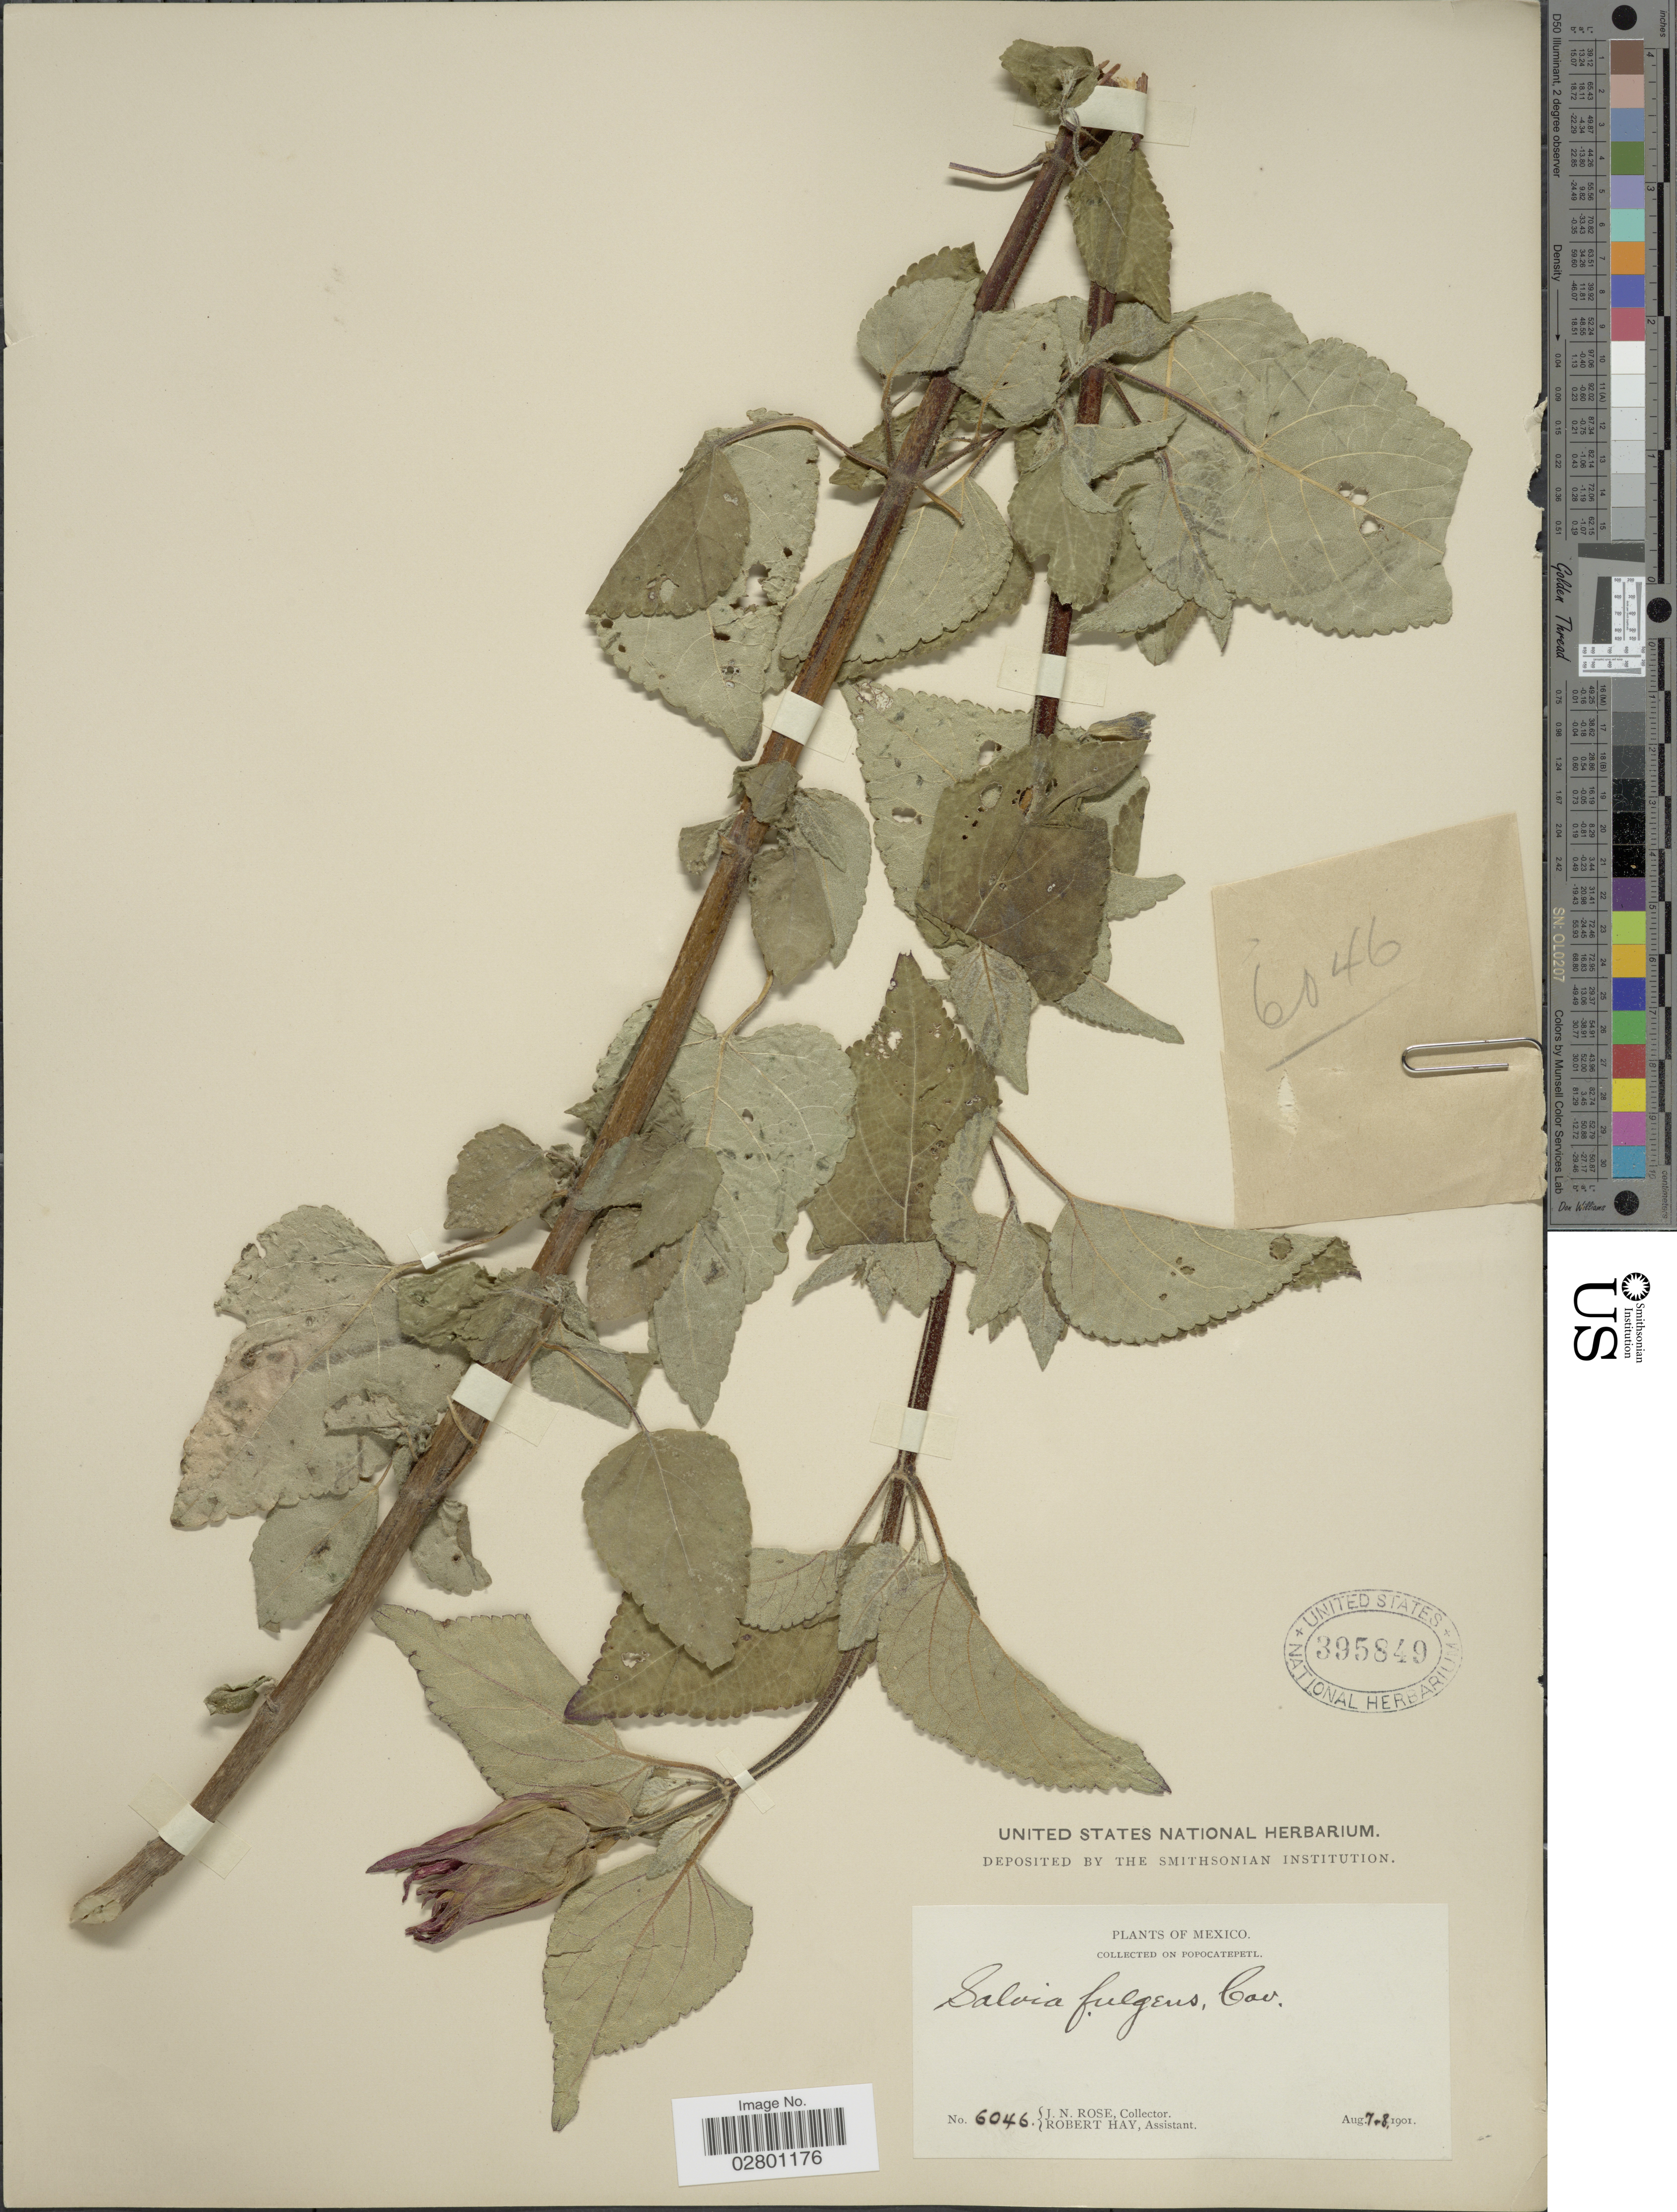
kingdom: Plantae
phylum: Tracheophyta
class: Magnoliopsida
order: Lamiales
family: Lamiaceae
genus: Salvia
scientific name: Salvia fulgens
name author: Cav.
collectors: J. N. Rose & R. H. Hay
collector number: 6046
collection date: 1901-08-07/1901-08-08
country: Mexico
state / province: México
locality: Popocatepetl.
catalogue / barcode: US 395849